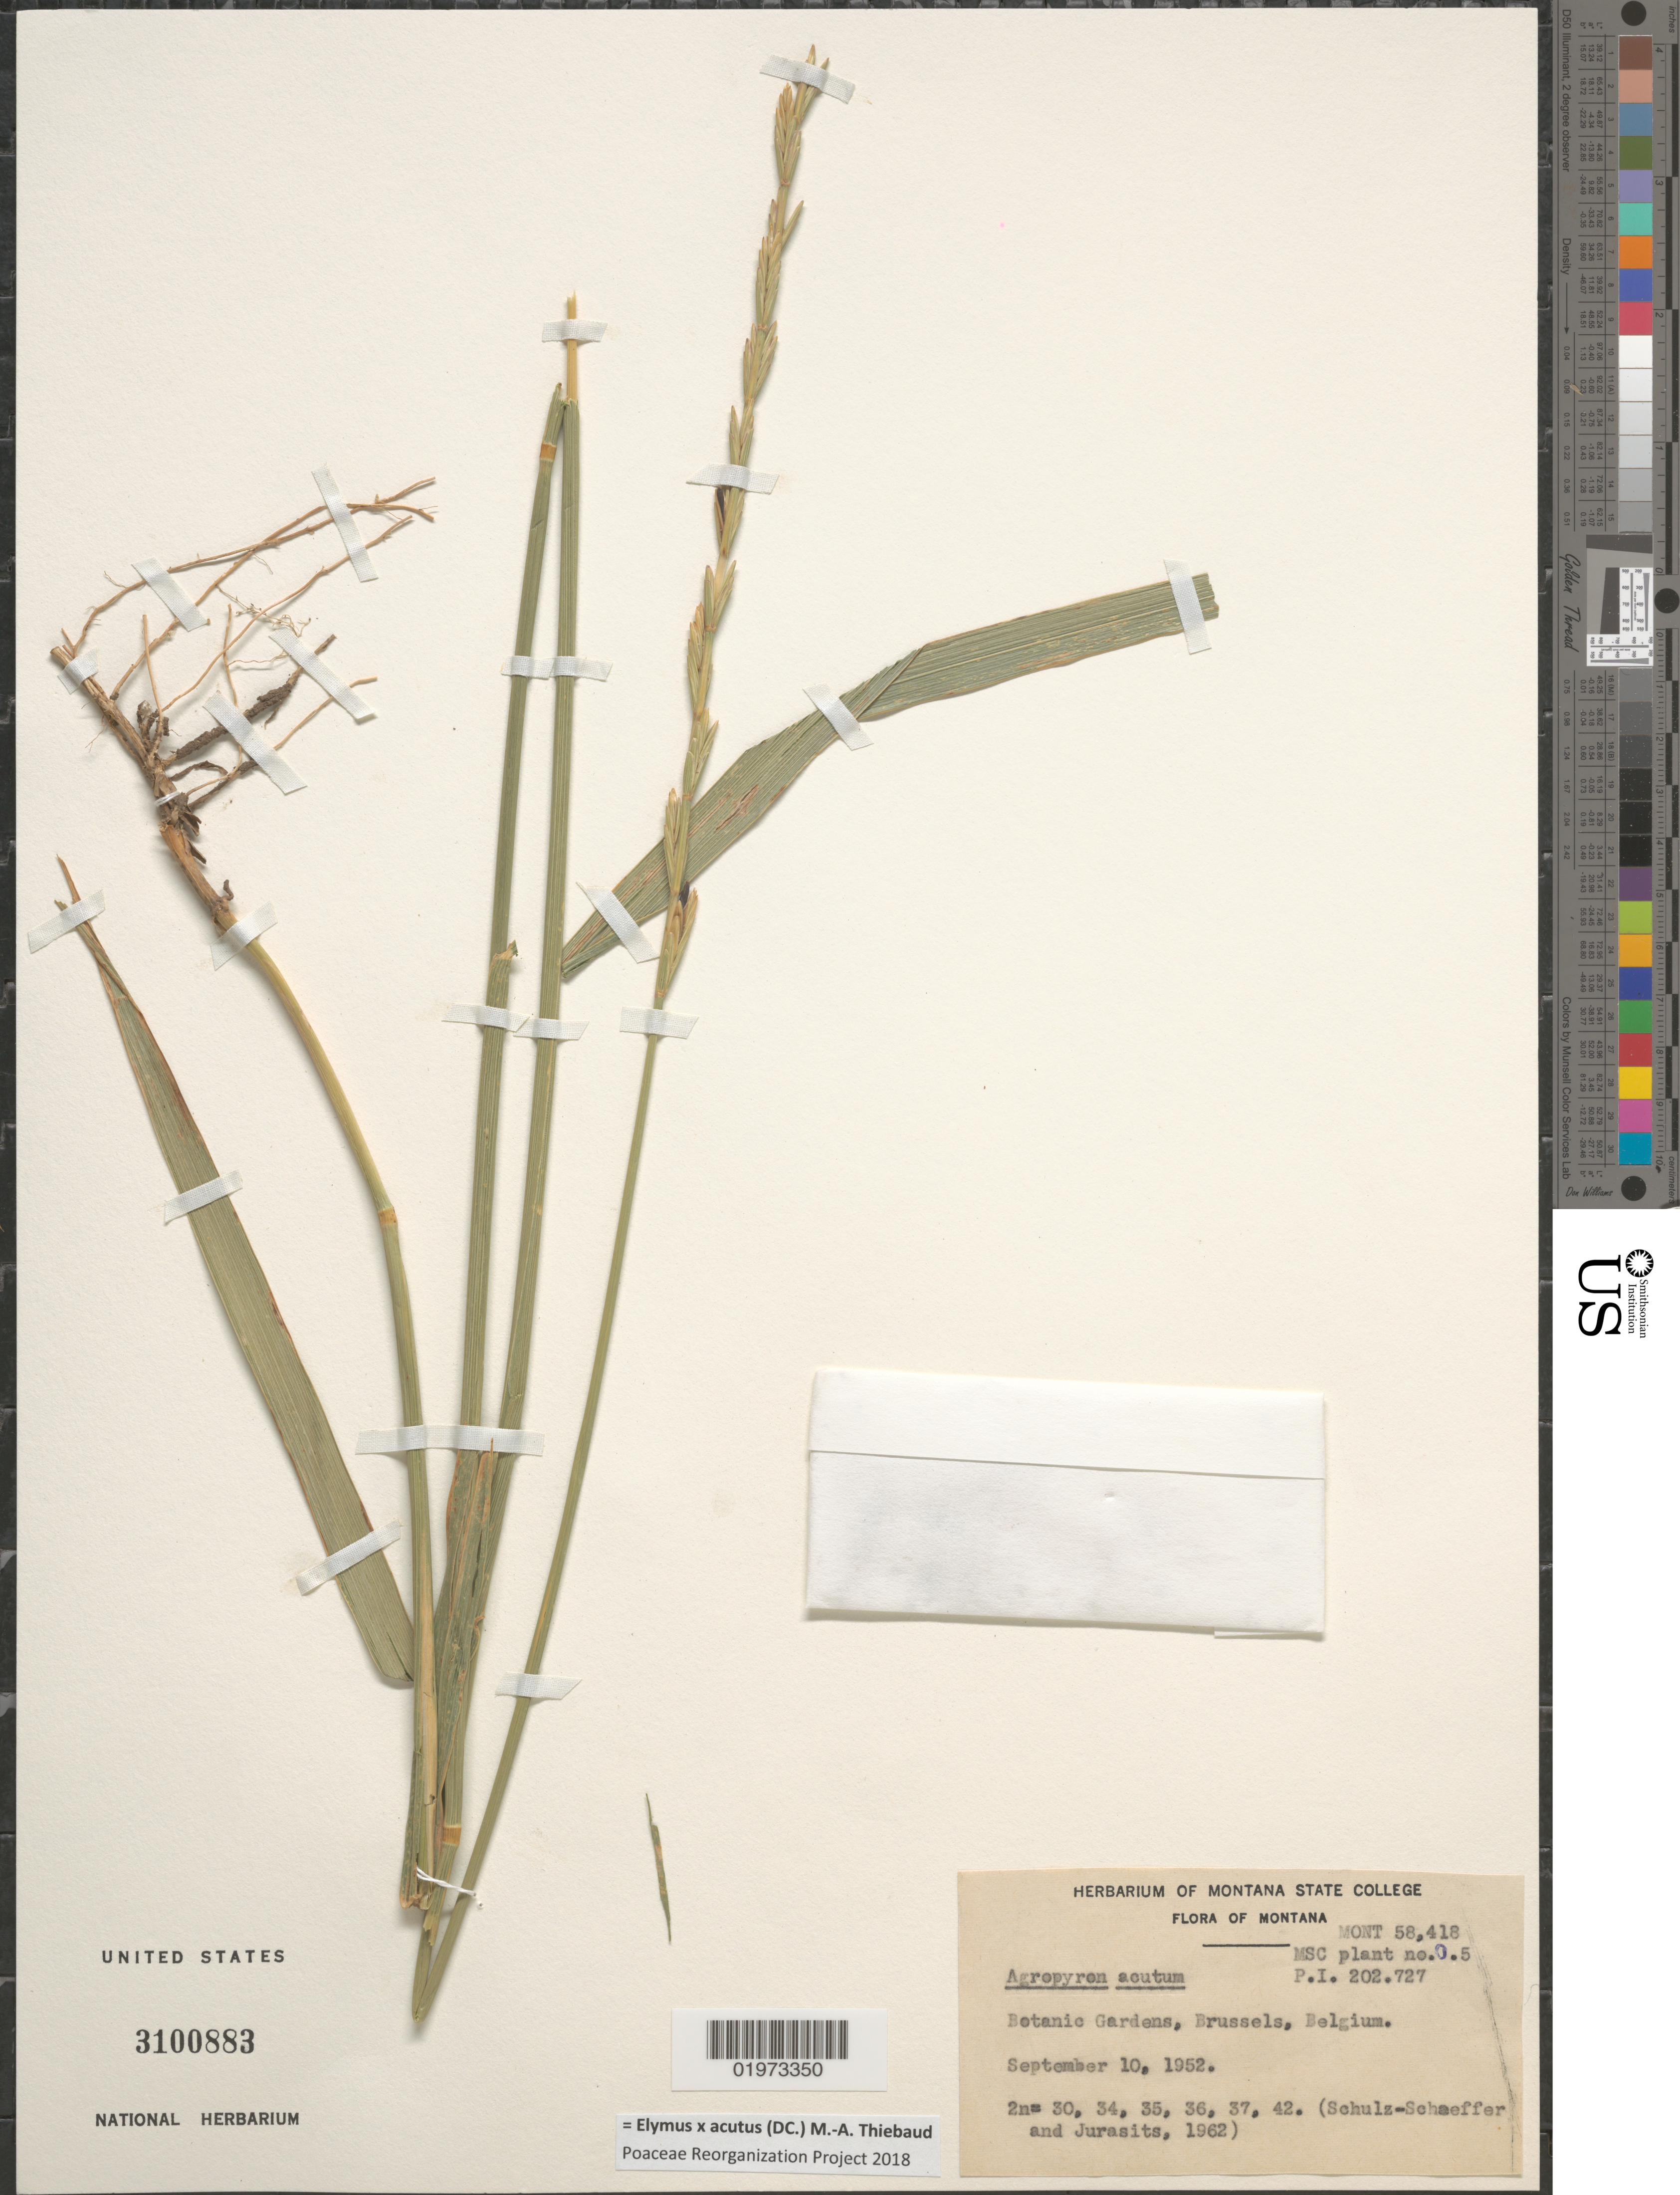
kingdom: Plantae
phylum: Tracheophyta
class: Liliopsida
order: Poales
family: Poaceae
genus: Elymus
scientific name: Elymus x acutus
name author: (DC.) M.-A. Thiebaud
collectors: ex herb. Montana State College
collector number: MONT58418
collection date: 1952-09-10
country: Belgium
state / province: Brussels, Capital District of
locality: Botanic Gardens, Brussels.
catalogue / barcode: US 3100883